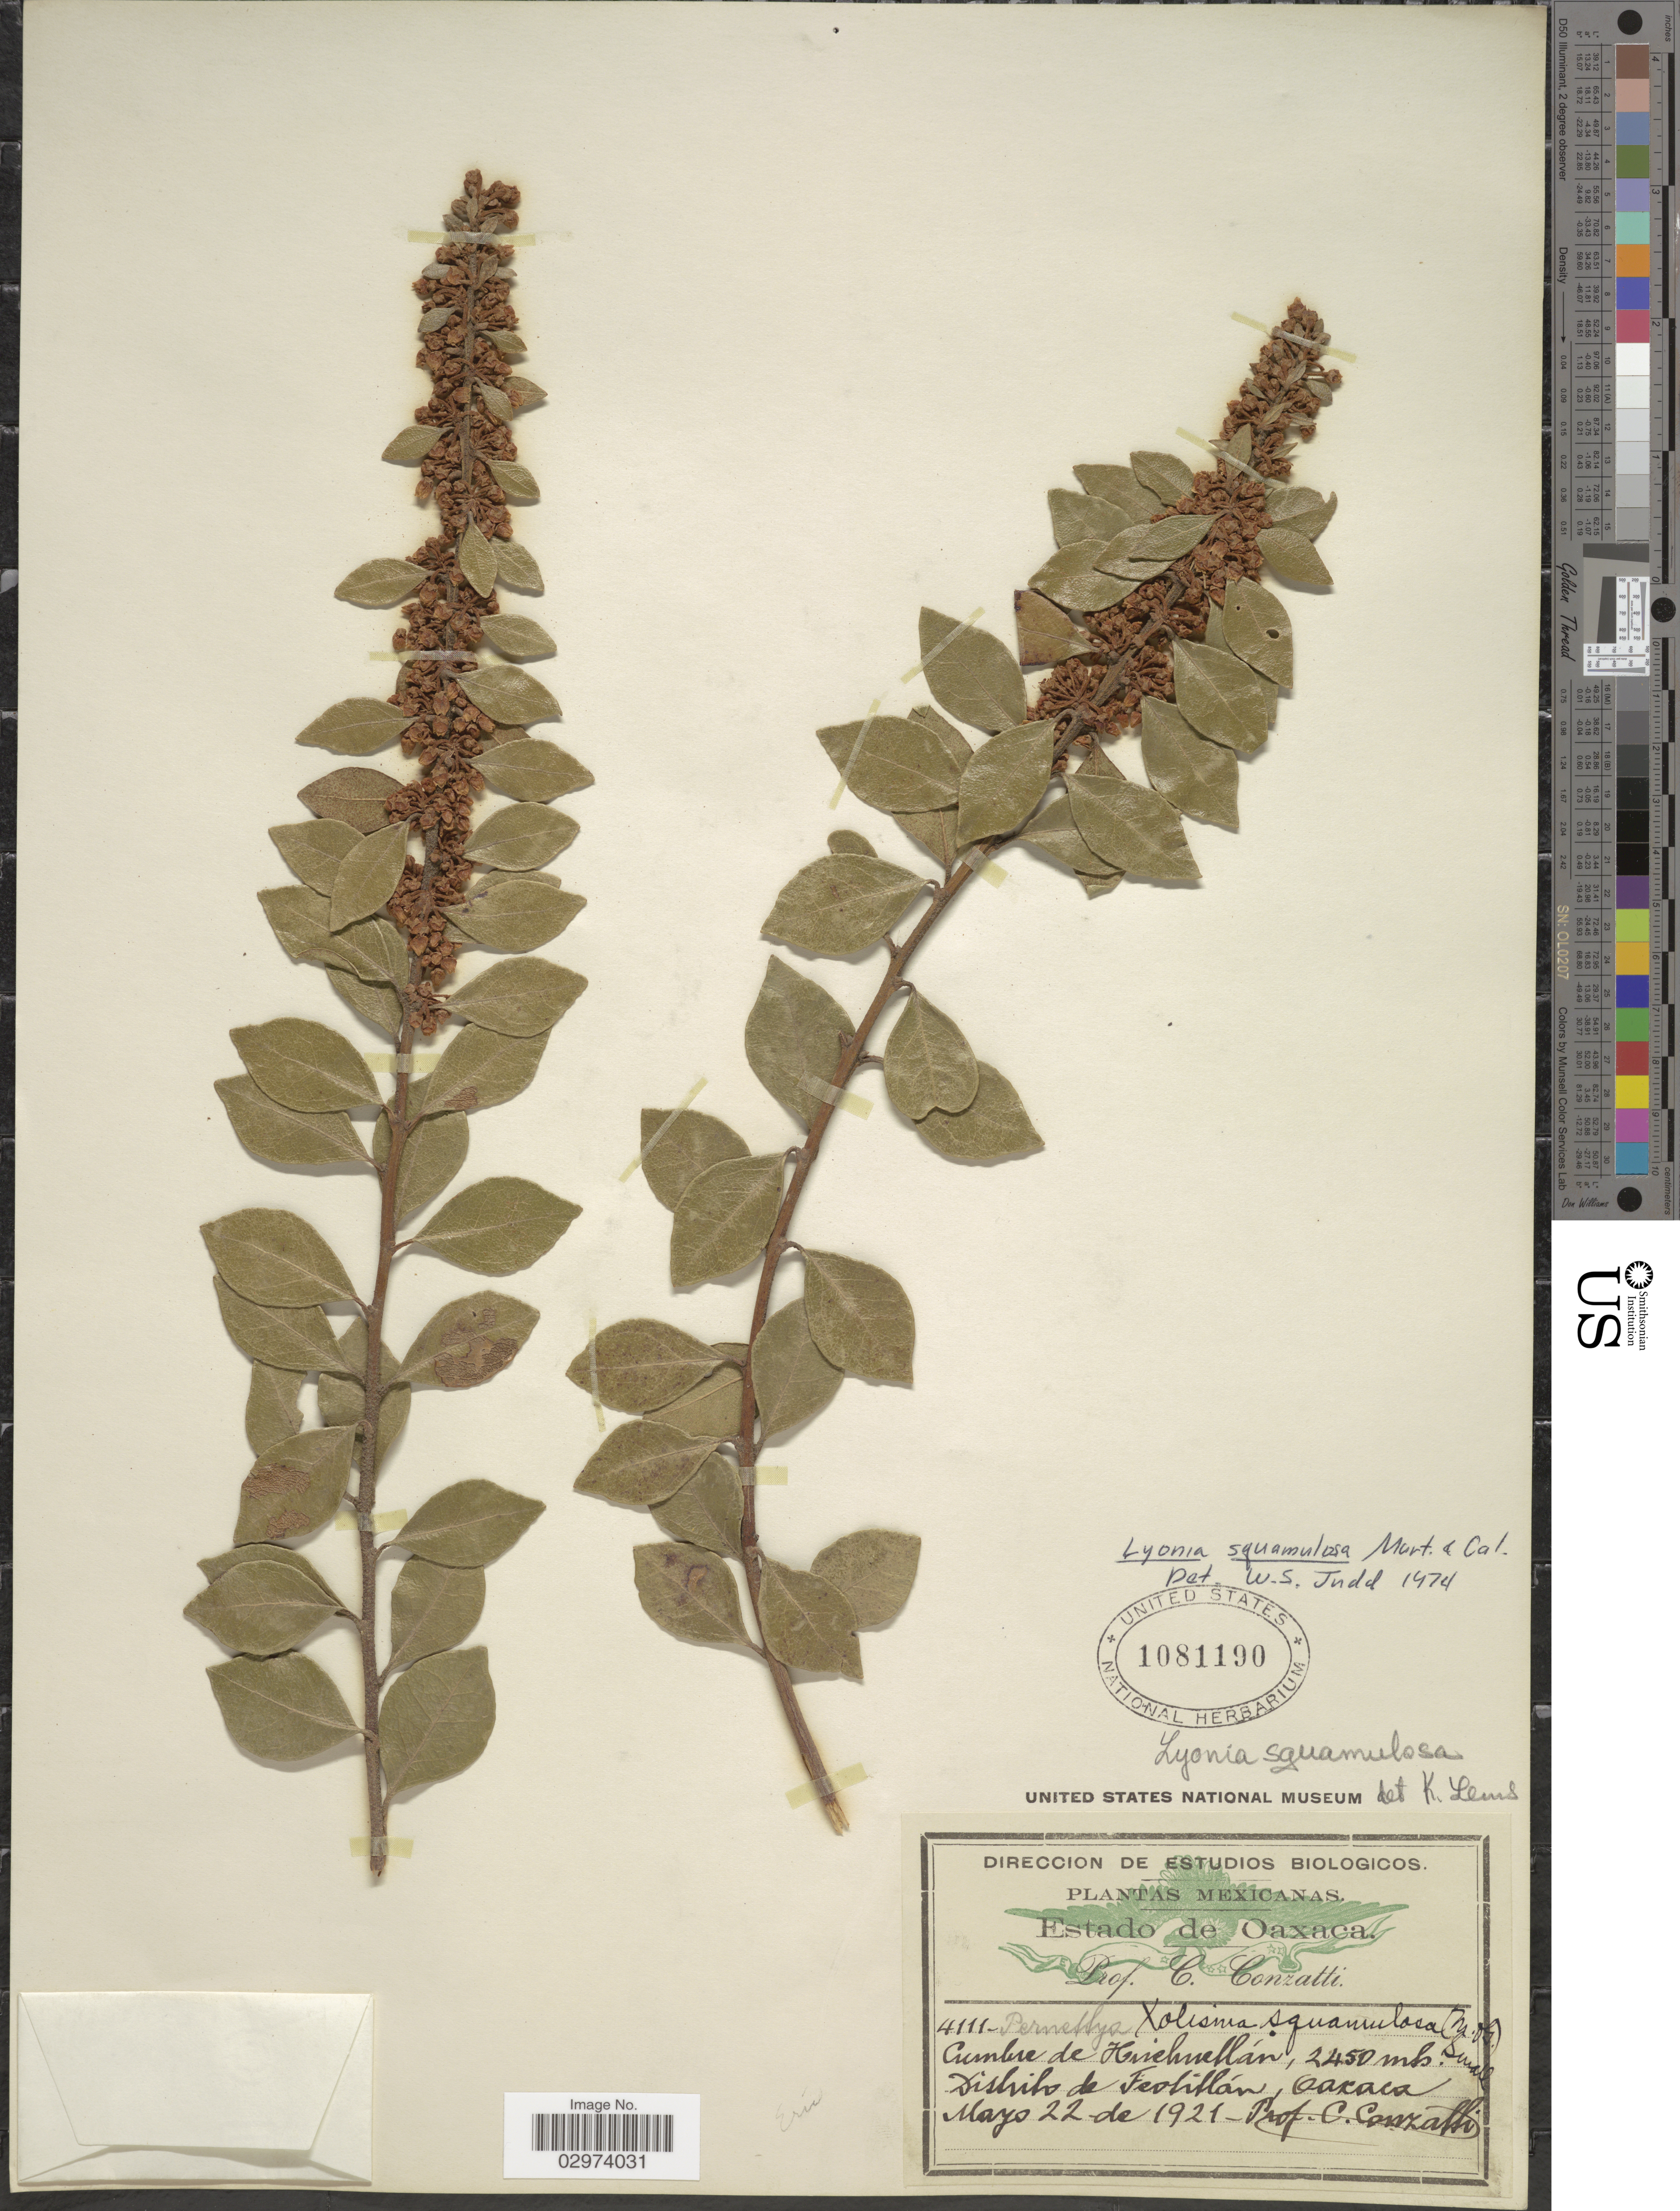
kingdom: Plantae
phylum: Tracheophyta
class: Magnoliopsida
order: Ericales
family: Ericaceae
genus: Lyonia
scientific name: Lyonia squamulosa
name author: M. Martens & Galeotti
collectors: C. Conzatti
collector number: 4111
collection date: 1921-05-22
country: Mexico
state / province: Oaxaca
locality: Cumbre de Huchuellán, Distrito de Feotitlán, Oaxaca.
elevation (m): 2450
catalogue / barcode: US 1081190